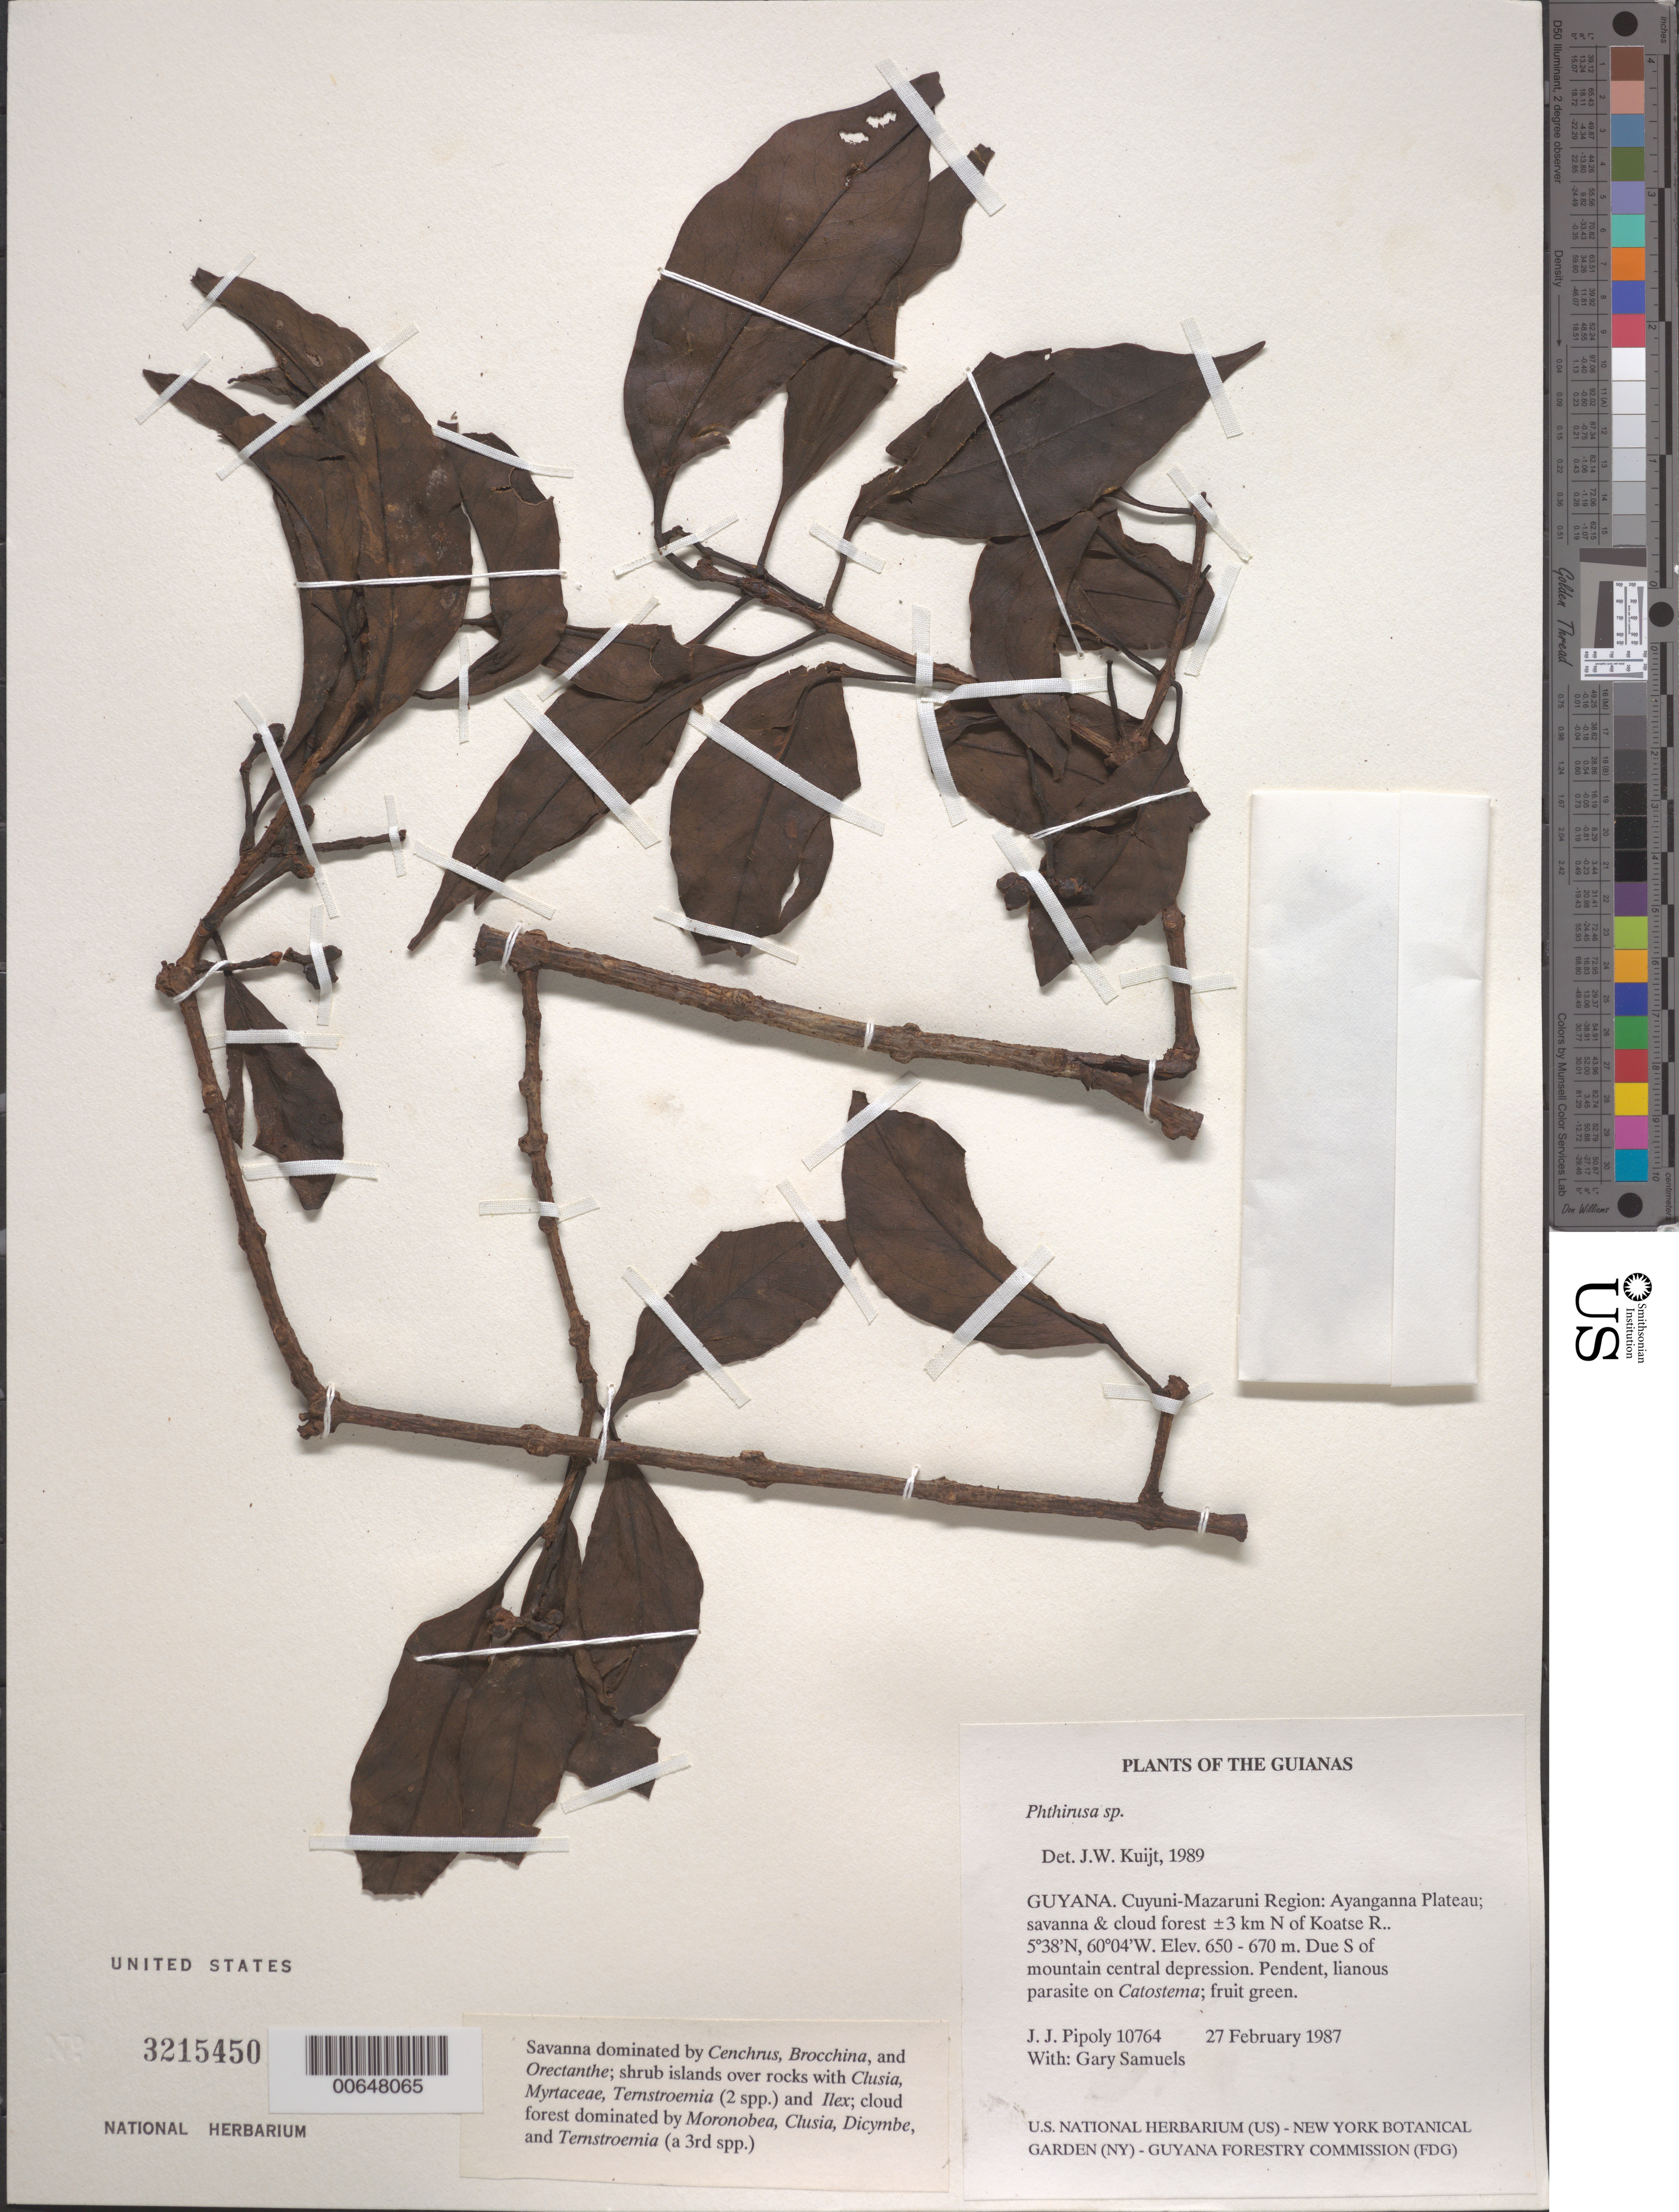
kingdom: Plantae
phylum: Tracheophyta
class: Magnoliopsida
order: Santalales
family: Loranthaceae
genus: Passovia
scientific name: Passovia pedunculata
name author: (Jacq.) Kuijt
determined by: Caraballo-Ortiz, Marcos A., (MISS), University of Mississippi (UNITED STATES)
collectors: J. J. Pipoly & G. Bacchus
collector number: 10764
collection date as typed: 27 February 1987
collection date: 1987-02-27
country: Guyana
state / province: Cuyuni-Mazaruni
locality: Ayanganna Plateau; ±3 km N of Koatse R, due S of mountain central depression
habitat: Savanna and cloud forest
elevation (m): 650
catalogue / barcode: US 3215450